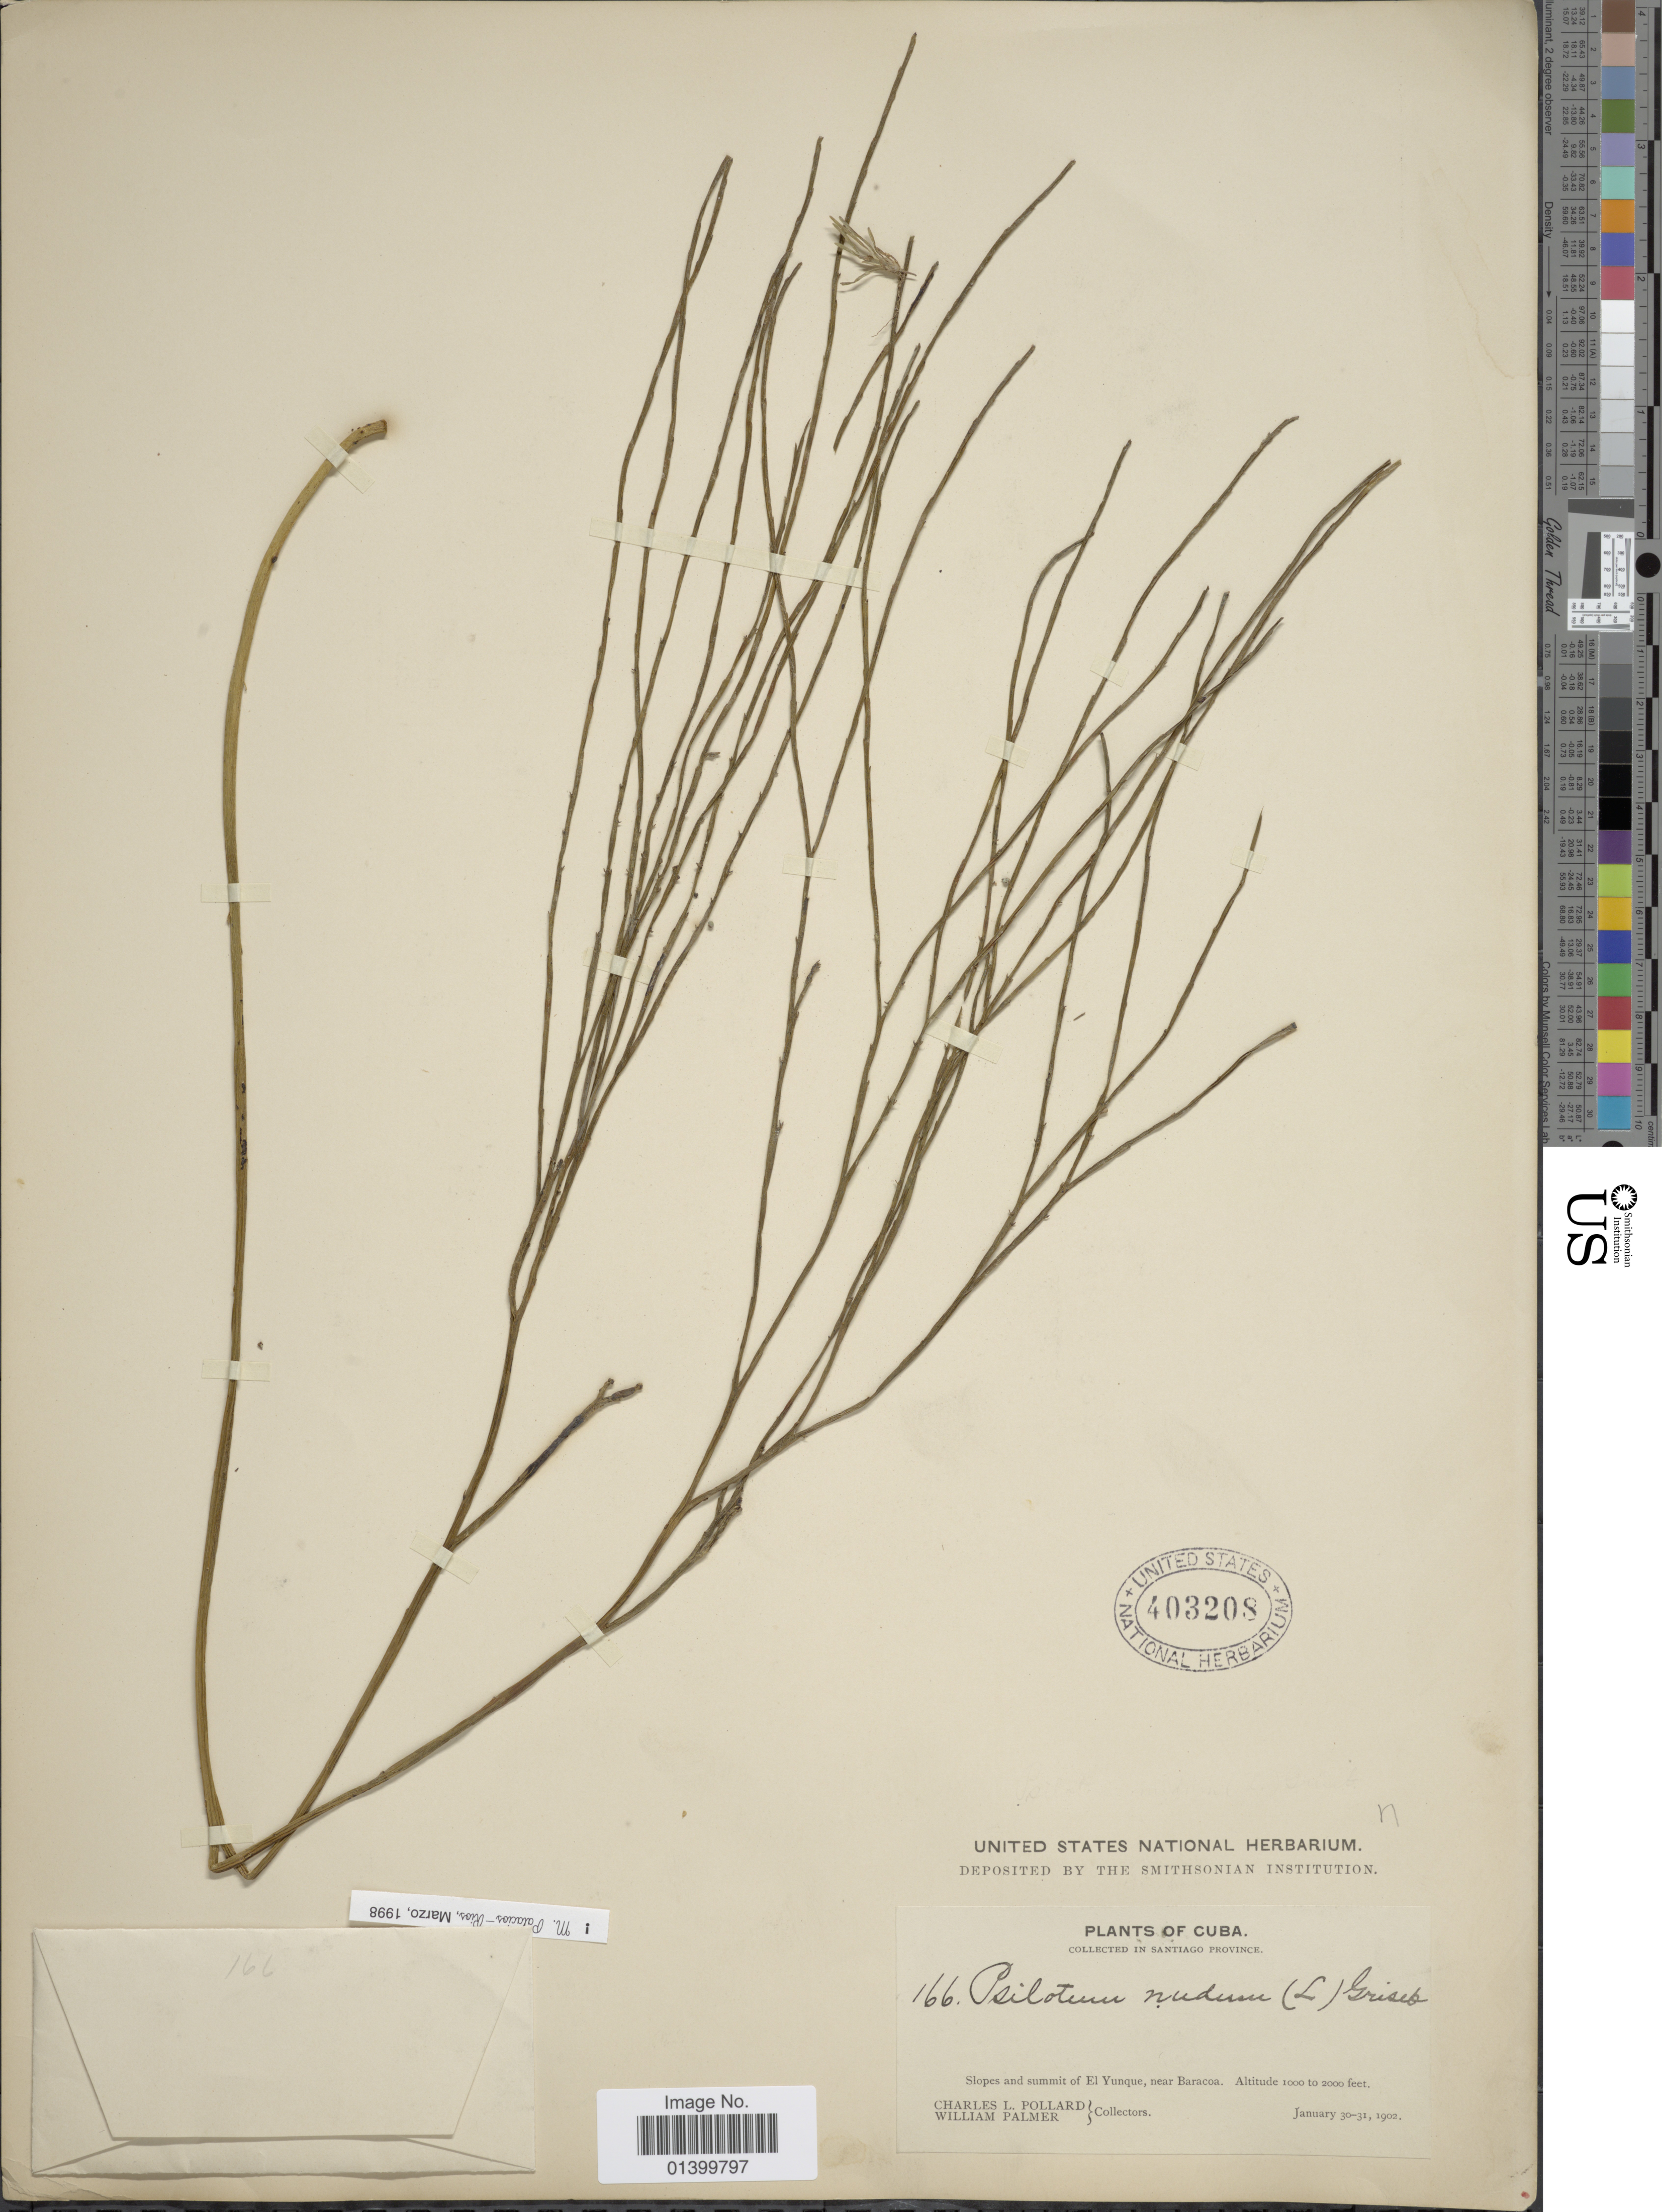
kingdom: Plantae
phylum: Tracheophyta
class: Polypodiopsida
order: Psilotales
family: Psilotaceae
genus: Psilotum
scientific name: Psilotum nudum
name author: (L.) P. Beauv.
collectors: C. L. Pollard & W. Palmer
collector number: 166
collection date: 1902-01-30/1902-01-31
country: Cuba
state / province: Santiago de Cuba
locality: Plants of Cuba. Collected in Santiago Province. Slopes and summit of El Yunque, near Baracoa.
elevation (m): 305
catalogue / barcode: US 403208